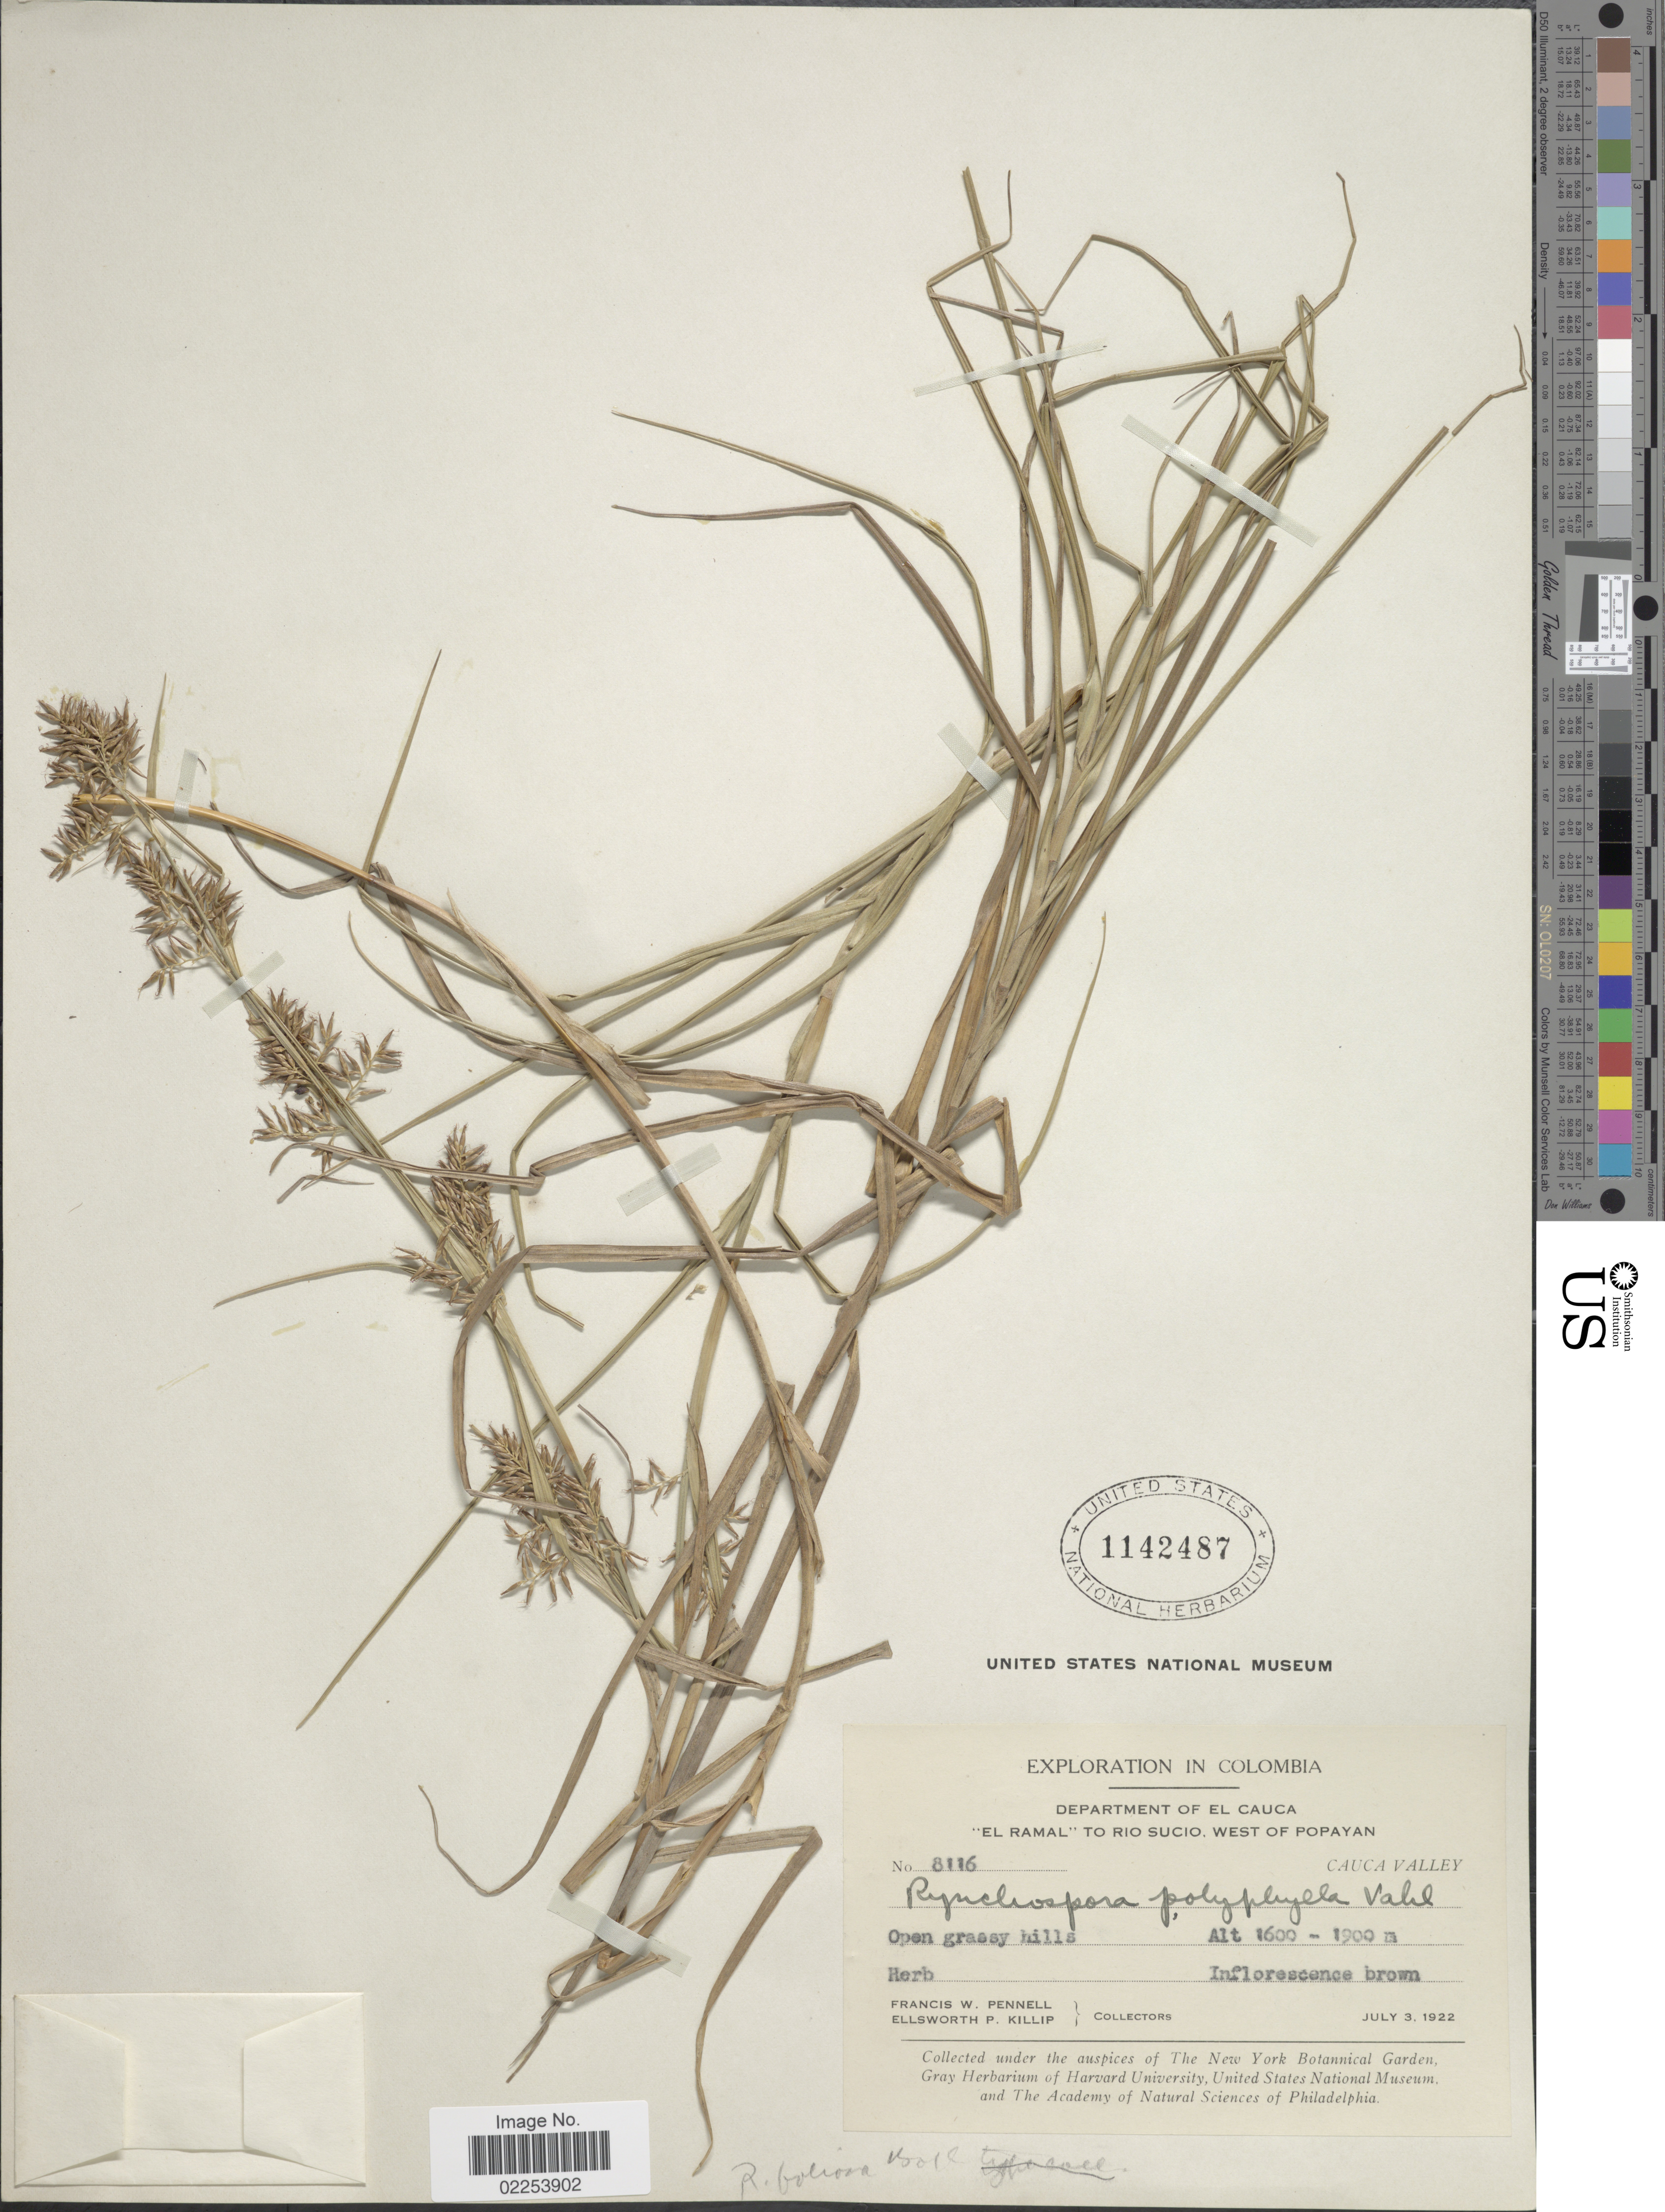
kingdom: Plantae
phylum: Tracheophyta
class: Liliopsida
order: Poales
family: Cyperaceae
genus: Rhynchospora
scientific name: Rhynchospora polyphylla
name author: (Vahl) Vahl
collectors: F. W. Pennell & E. P. Killip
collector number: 8116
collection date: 1922-07-03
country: Colombia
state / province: Cauca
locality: Department of El Cauca. "El Ramal"to Rio Sucio, West of Popayan, Cauca Valley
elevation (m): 1600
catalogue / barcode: US 1142487